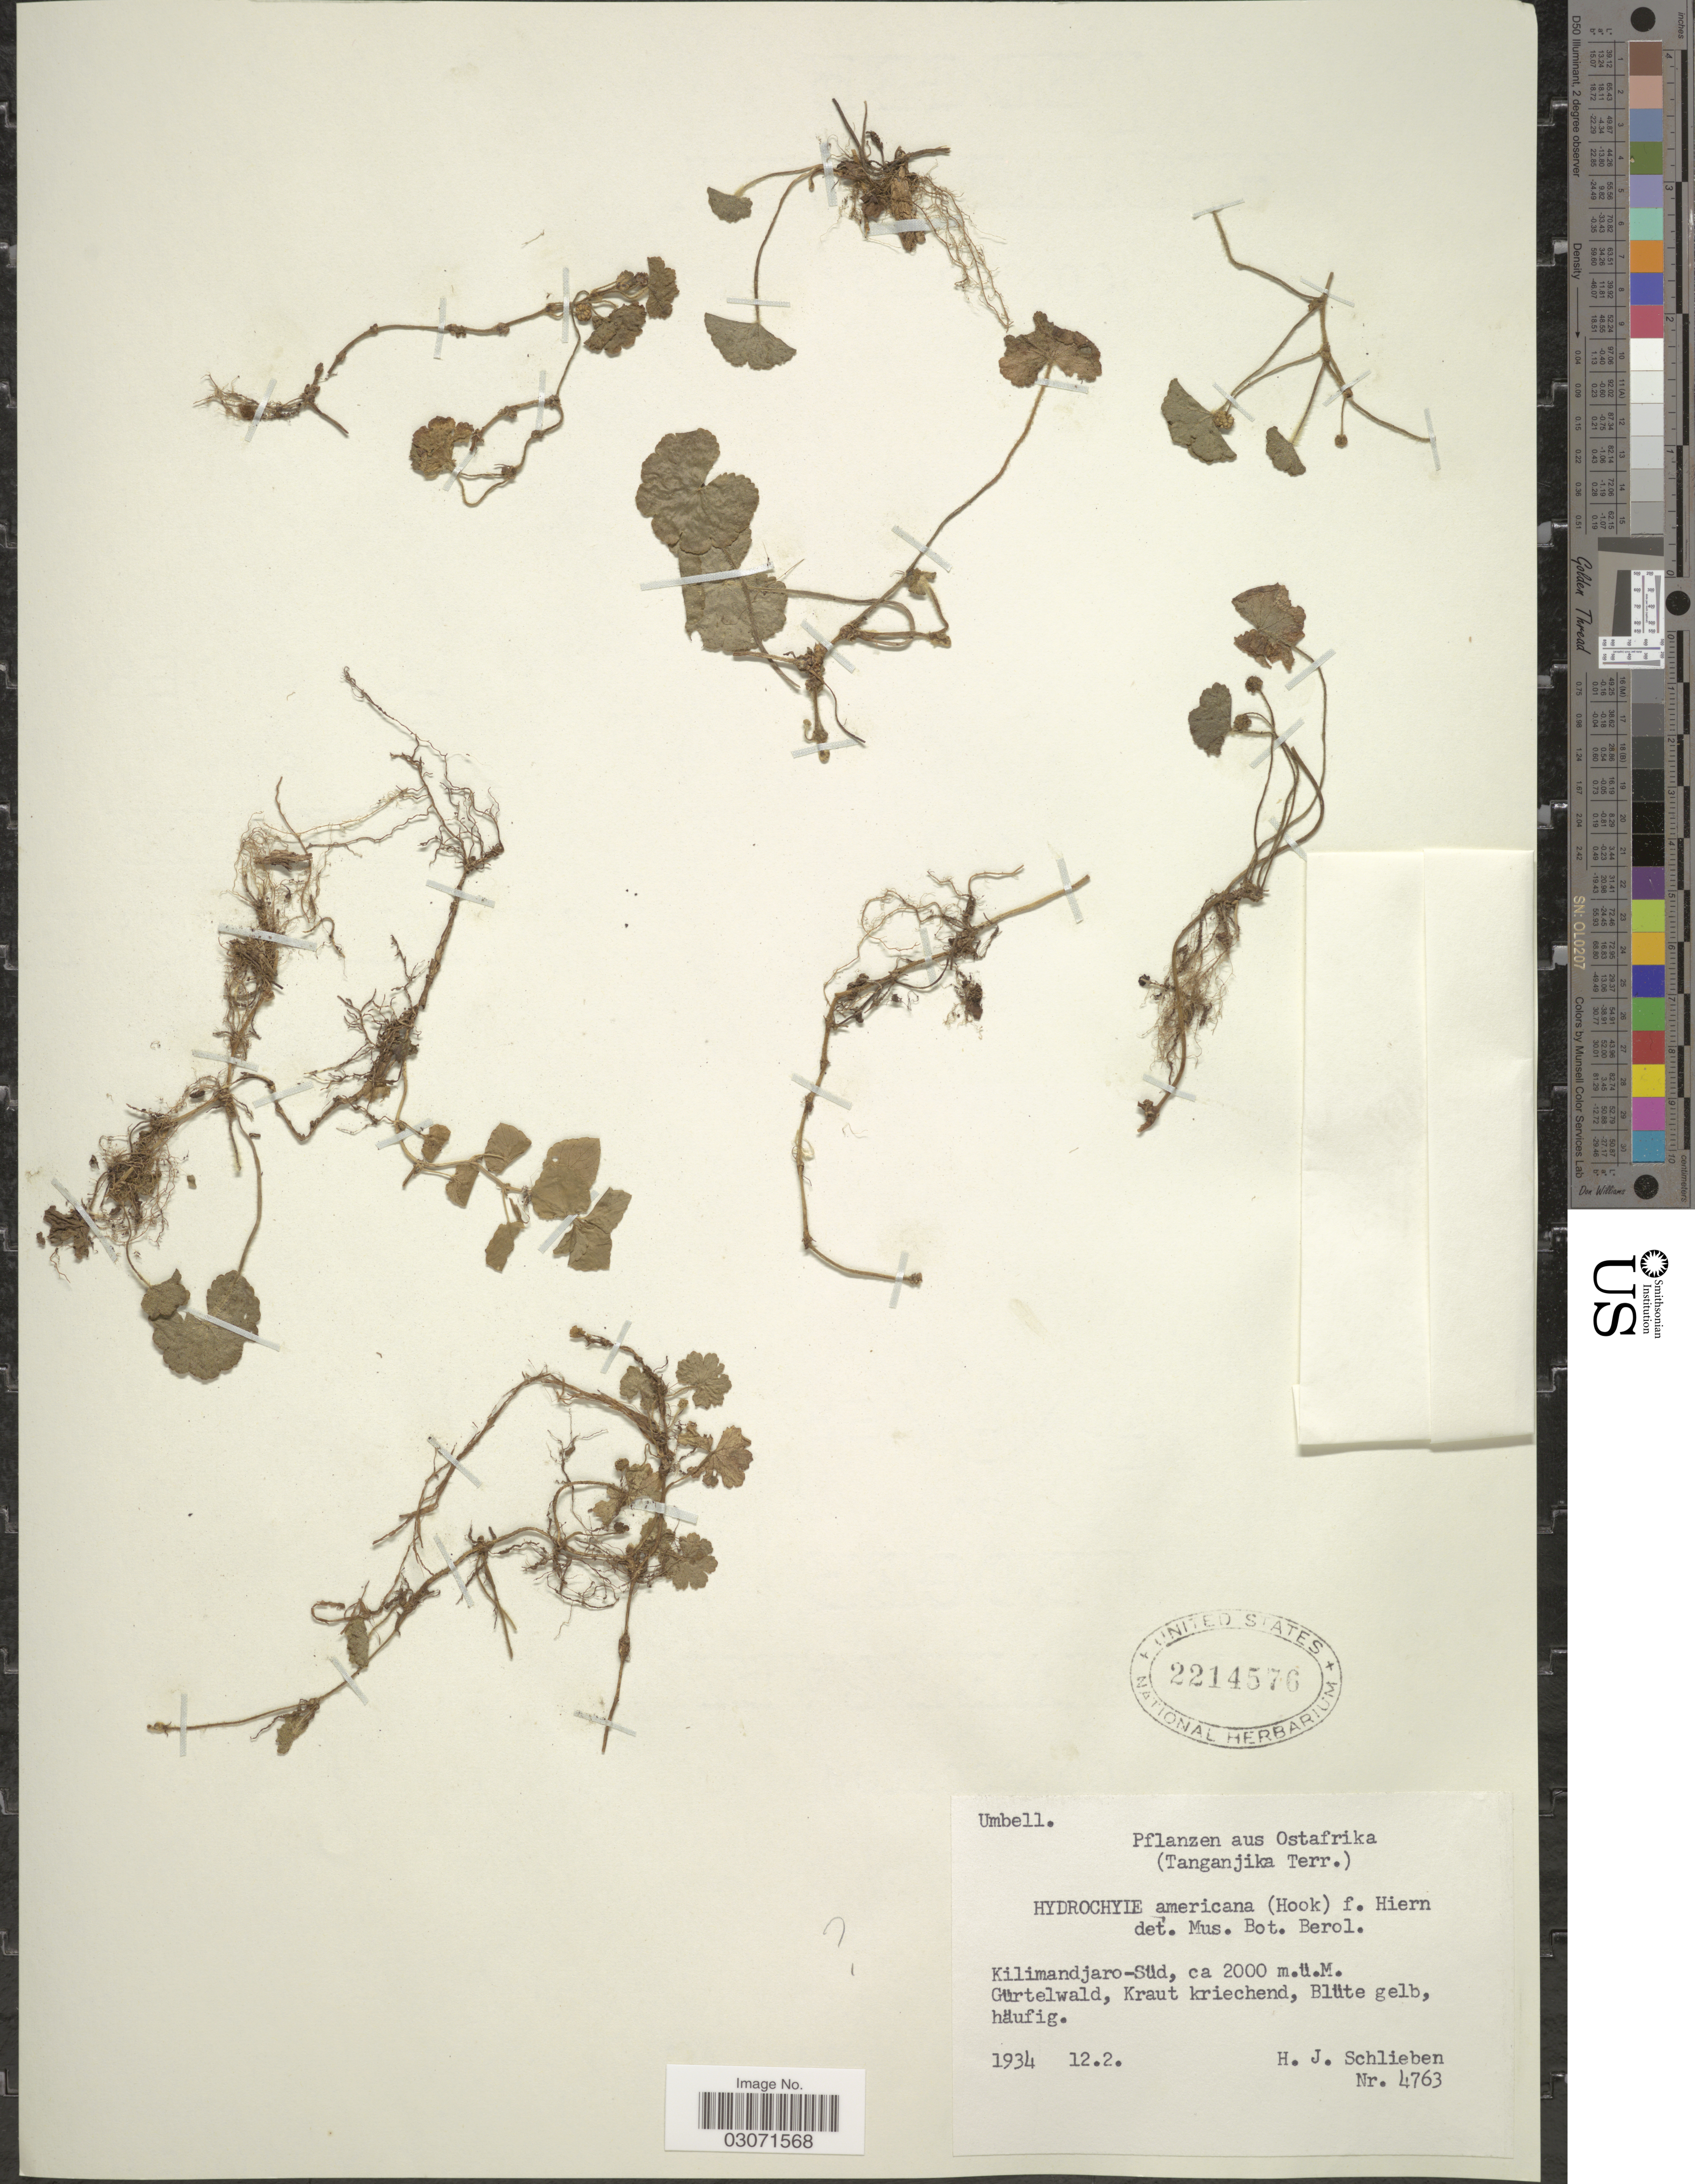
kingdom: Plantae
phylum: Tracheophyta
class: Magnoliopsida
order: Apiales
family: Araliaceae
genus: Hydrocotyle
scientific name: Hydrocotyle americana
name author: L.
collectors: H. J. Schlieben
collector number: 4763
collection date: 1934-02-12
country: Tanzania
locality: Ostafrika. (Tanganjika Terr.). Kilimandjaro-Süd.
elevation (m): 2000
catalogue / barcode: US 2214576